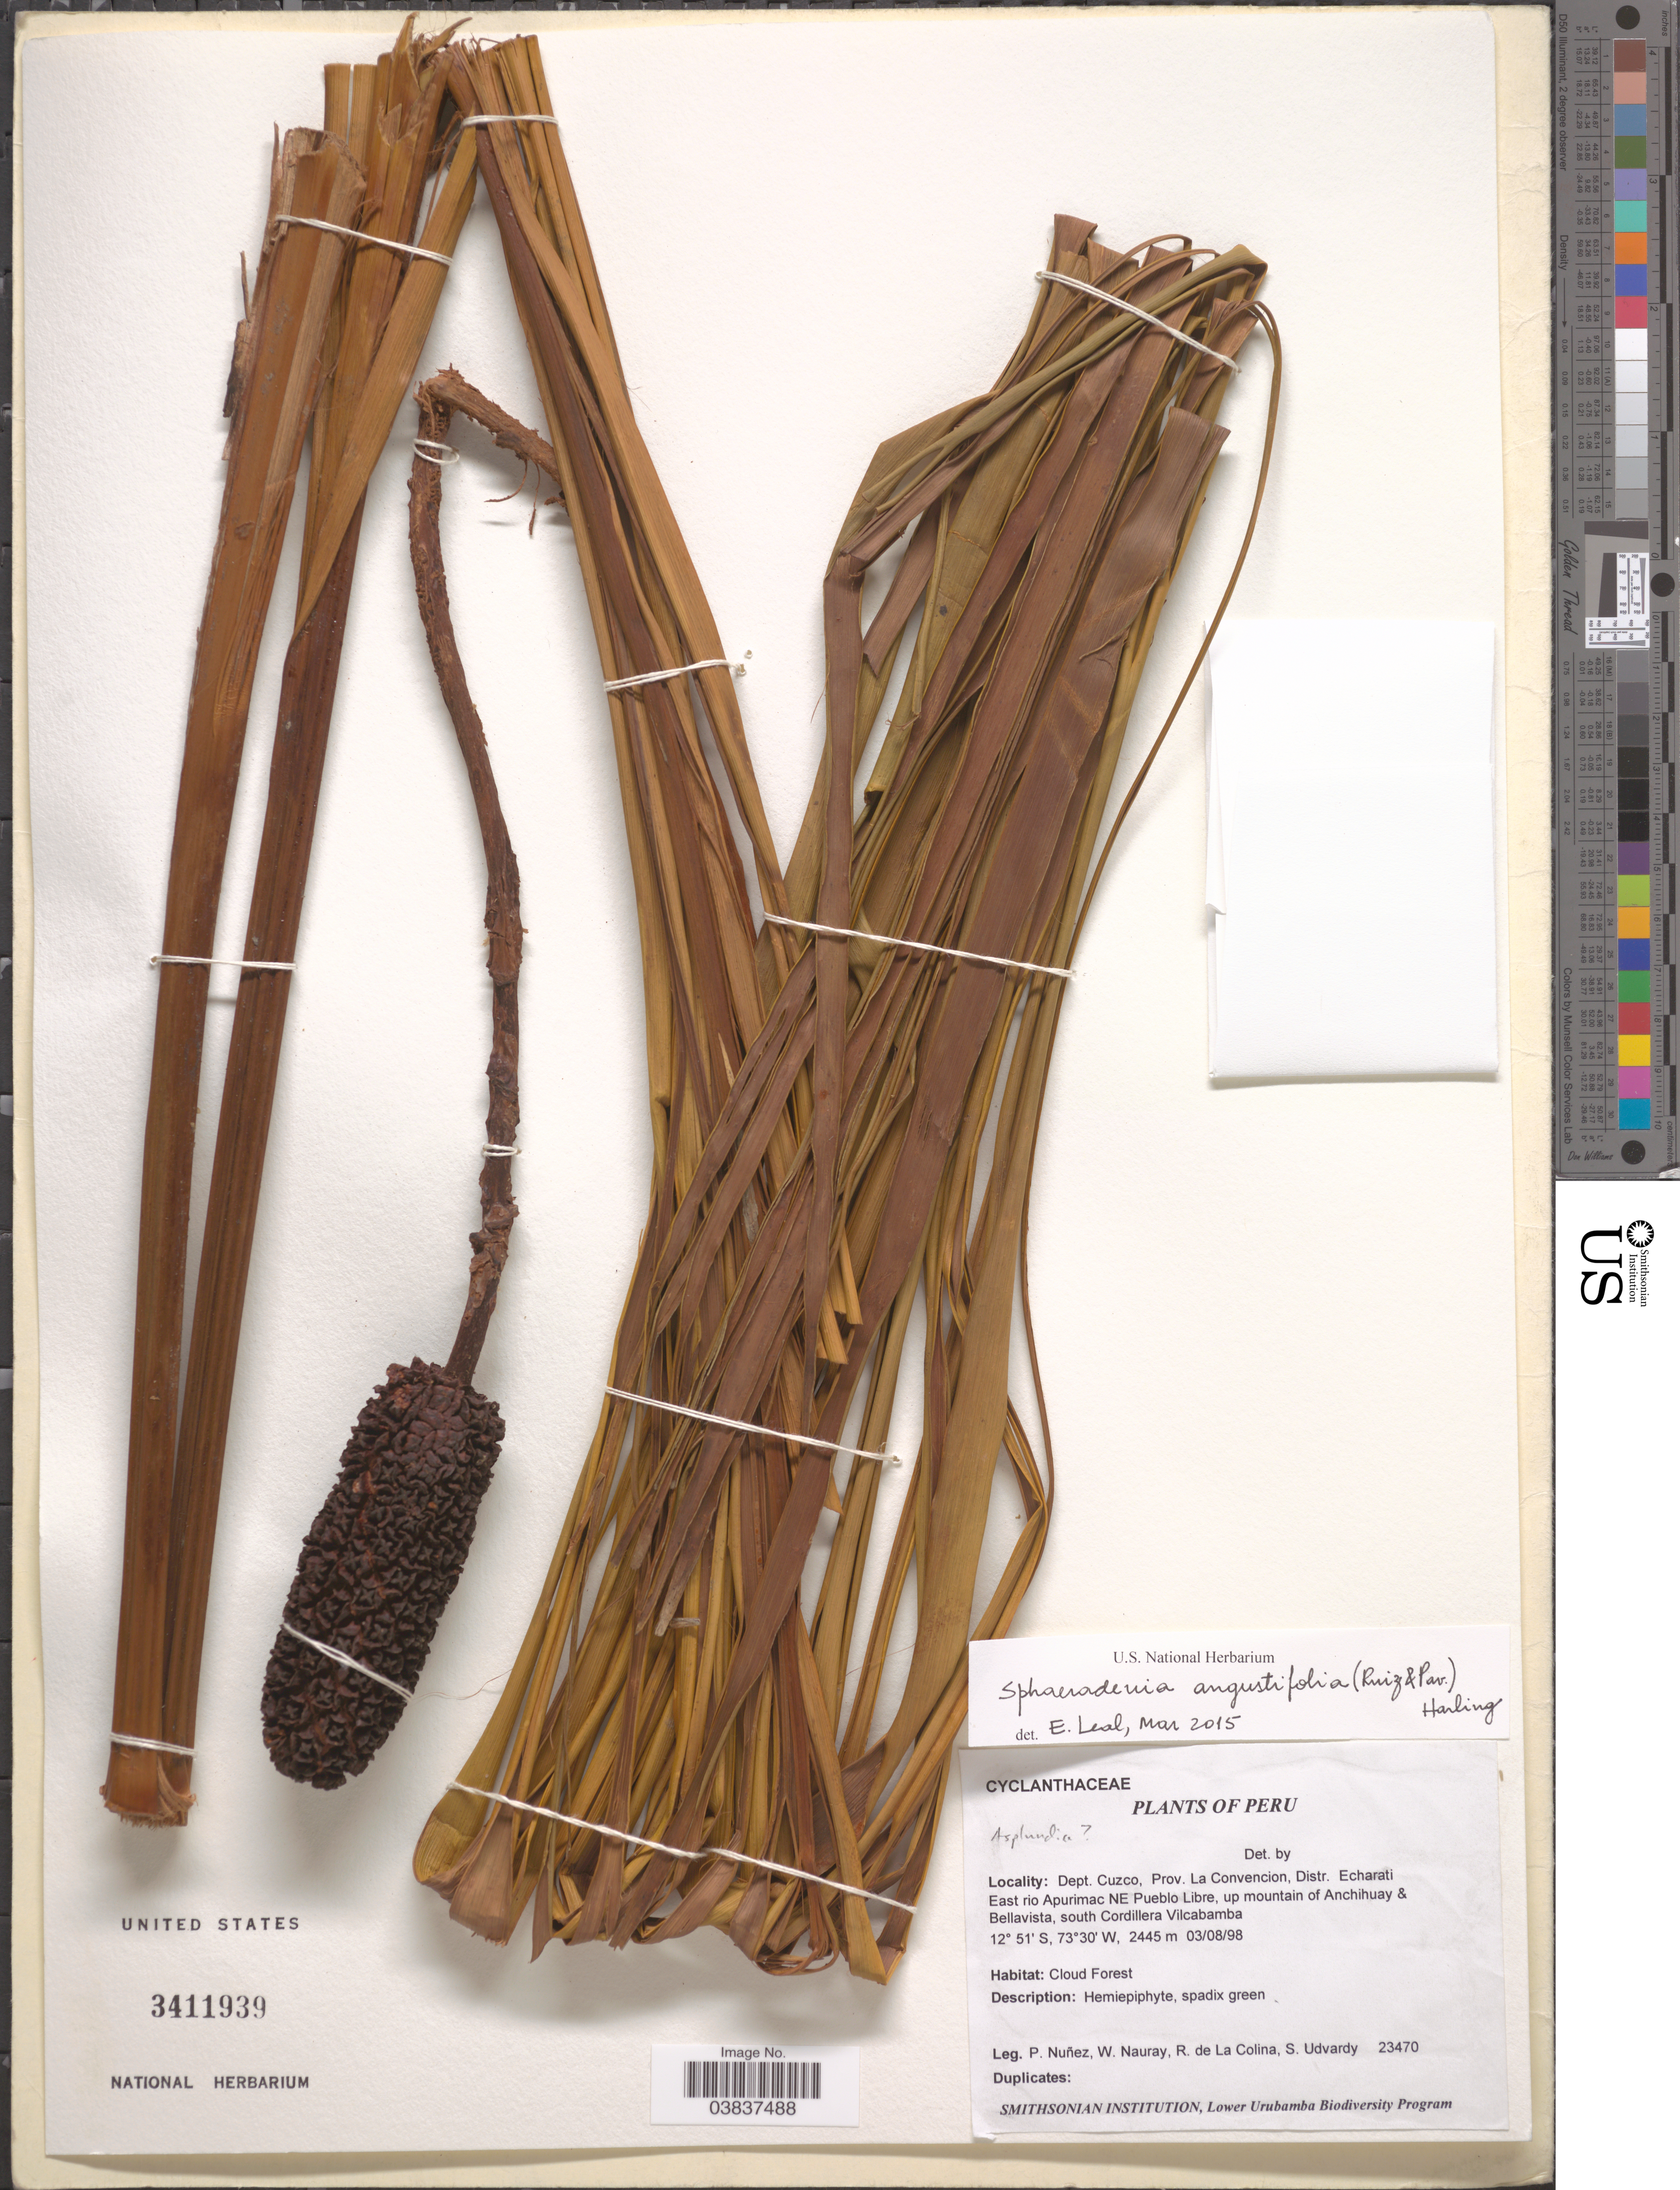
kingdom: Plantae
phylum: Tracheophyta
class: Liliopsida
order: Pandanales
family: Cyclanthaceae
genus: Sphaeradenia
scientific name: Sphaeradenia angustifolia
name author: (Ruiz & Pav.) Harling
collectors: P. Nuñez V., W. Nauray & R. de La Colina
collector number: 23470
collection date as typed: Transcribed d/m/y: 3/8/98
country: Peru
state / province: Cusco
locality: Dept. Cuzco, Prov. La Convencion, Distr. Echarati East río Apurimac NE Pueblo Libre, up mountain of Anchihuay & Bellavista, south Cordillera Vilcabamba.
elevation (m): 2445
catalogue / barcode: US 3411939